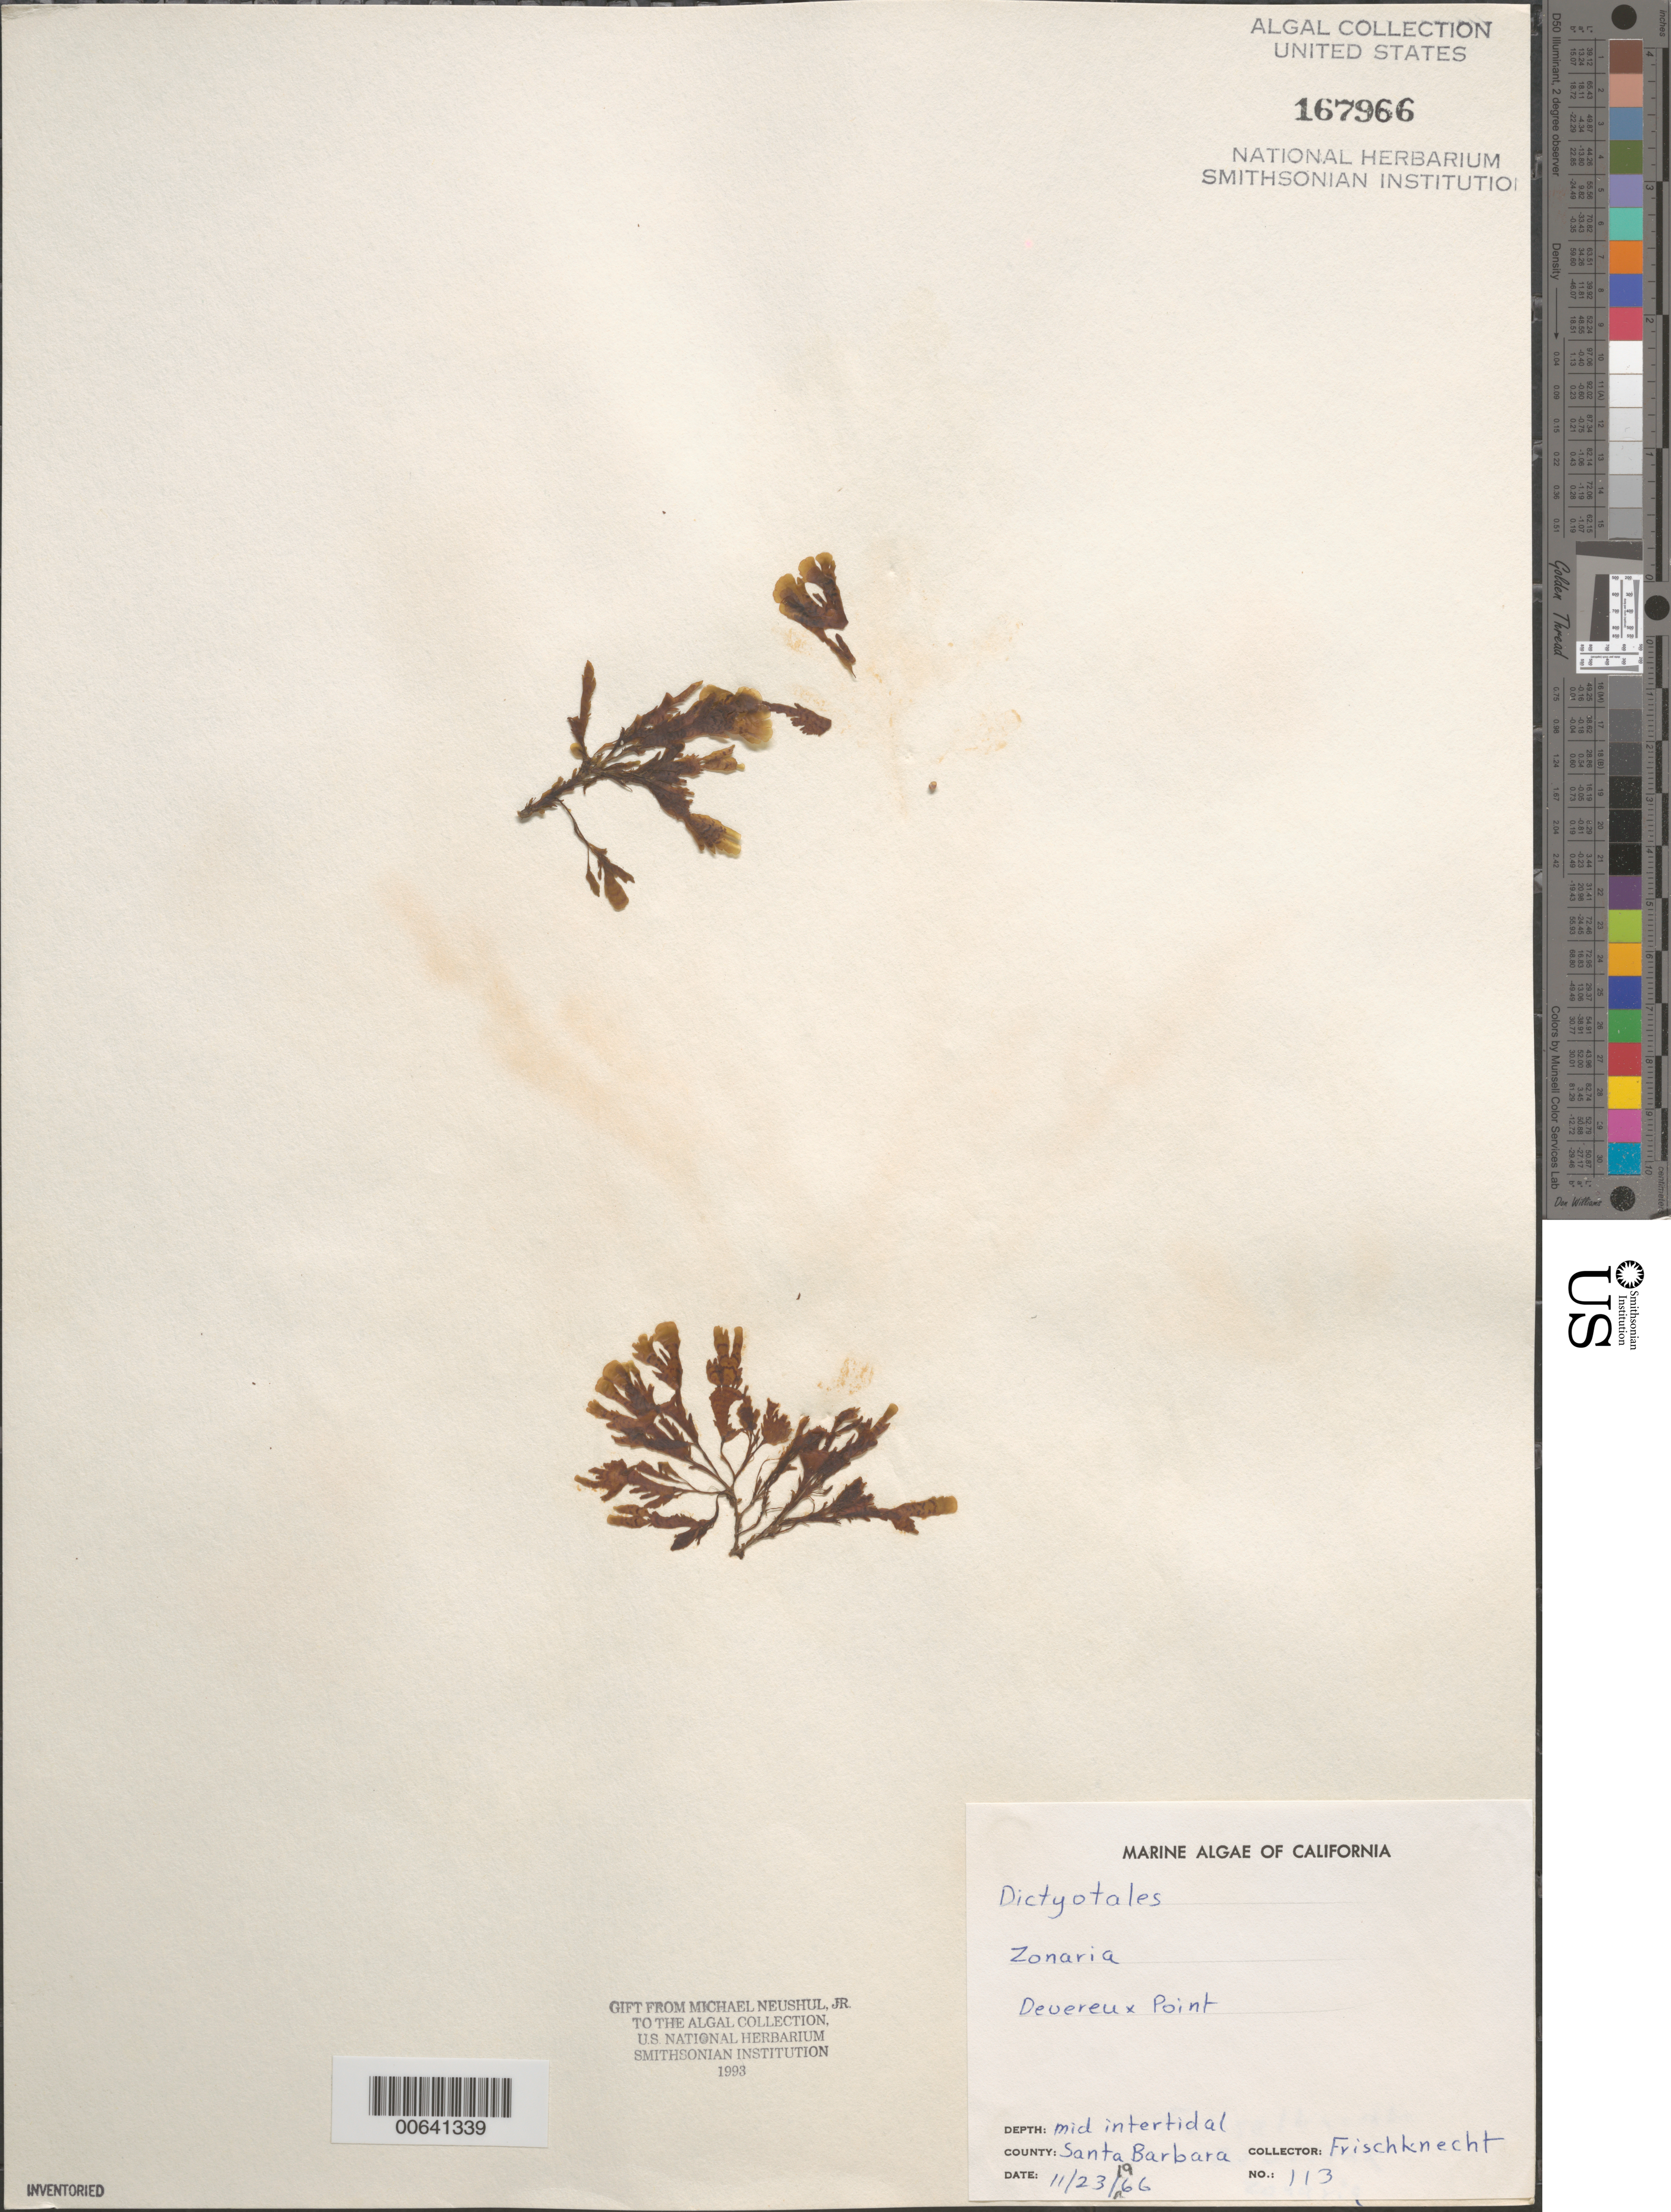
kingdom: Chromista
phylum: Ochrophyta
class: Phaeophyceae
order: Dictyotales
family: Dictyotaceae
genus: Zonaria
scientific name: Zonaria sp.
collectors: -. Frischknecht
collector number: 113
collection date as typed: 23 Nov 1966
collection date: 1966-11-23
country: United States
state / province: California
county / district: Santa Barbara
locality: Devereux Point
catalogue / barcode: US 167966